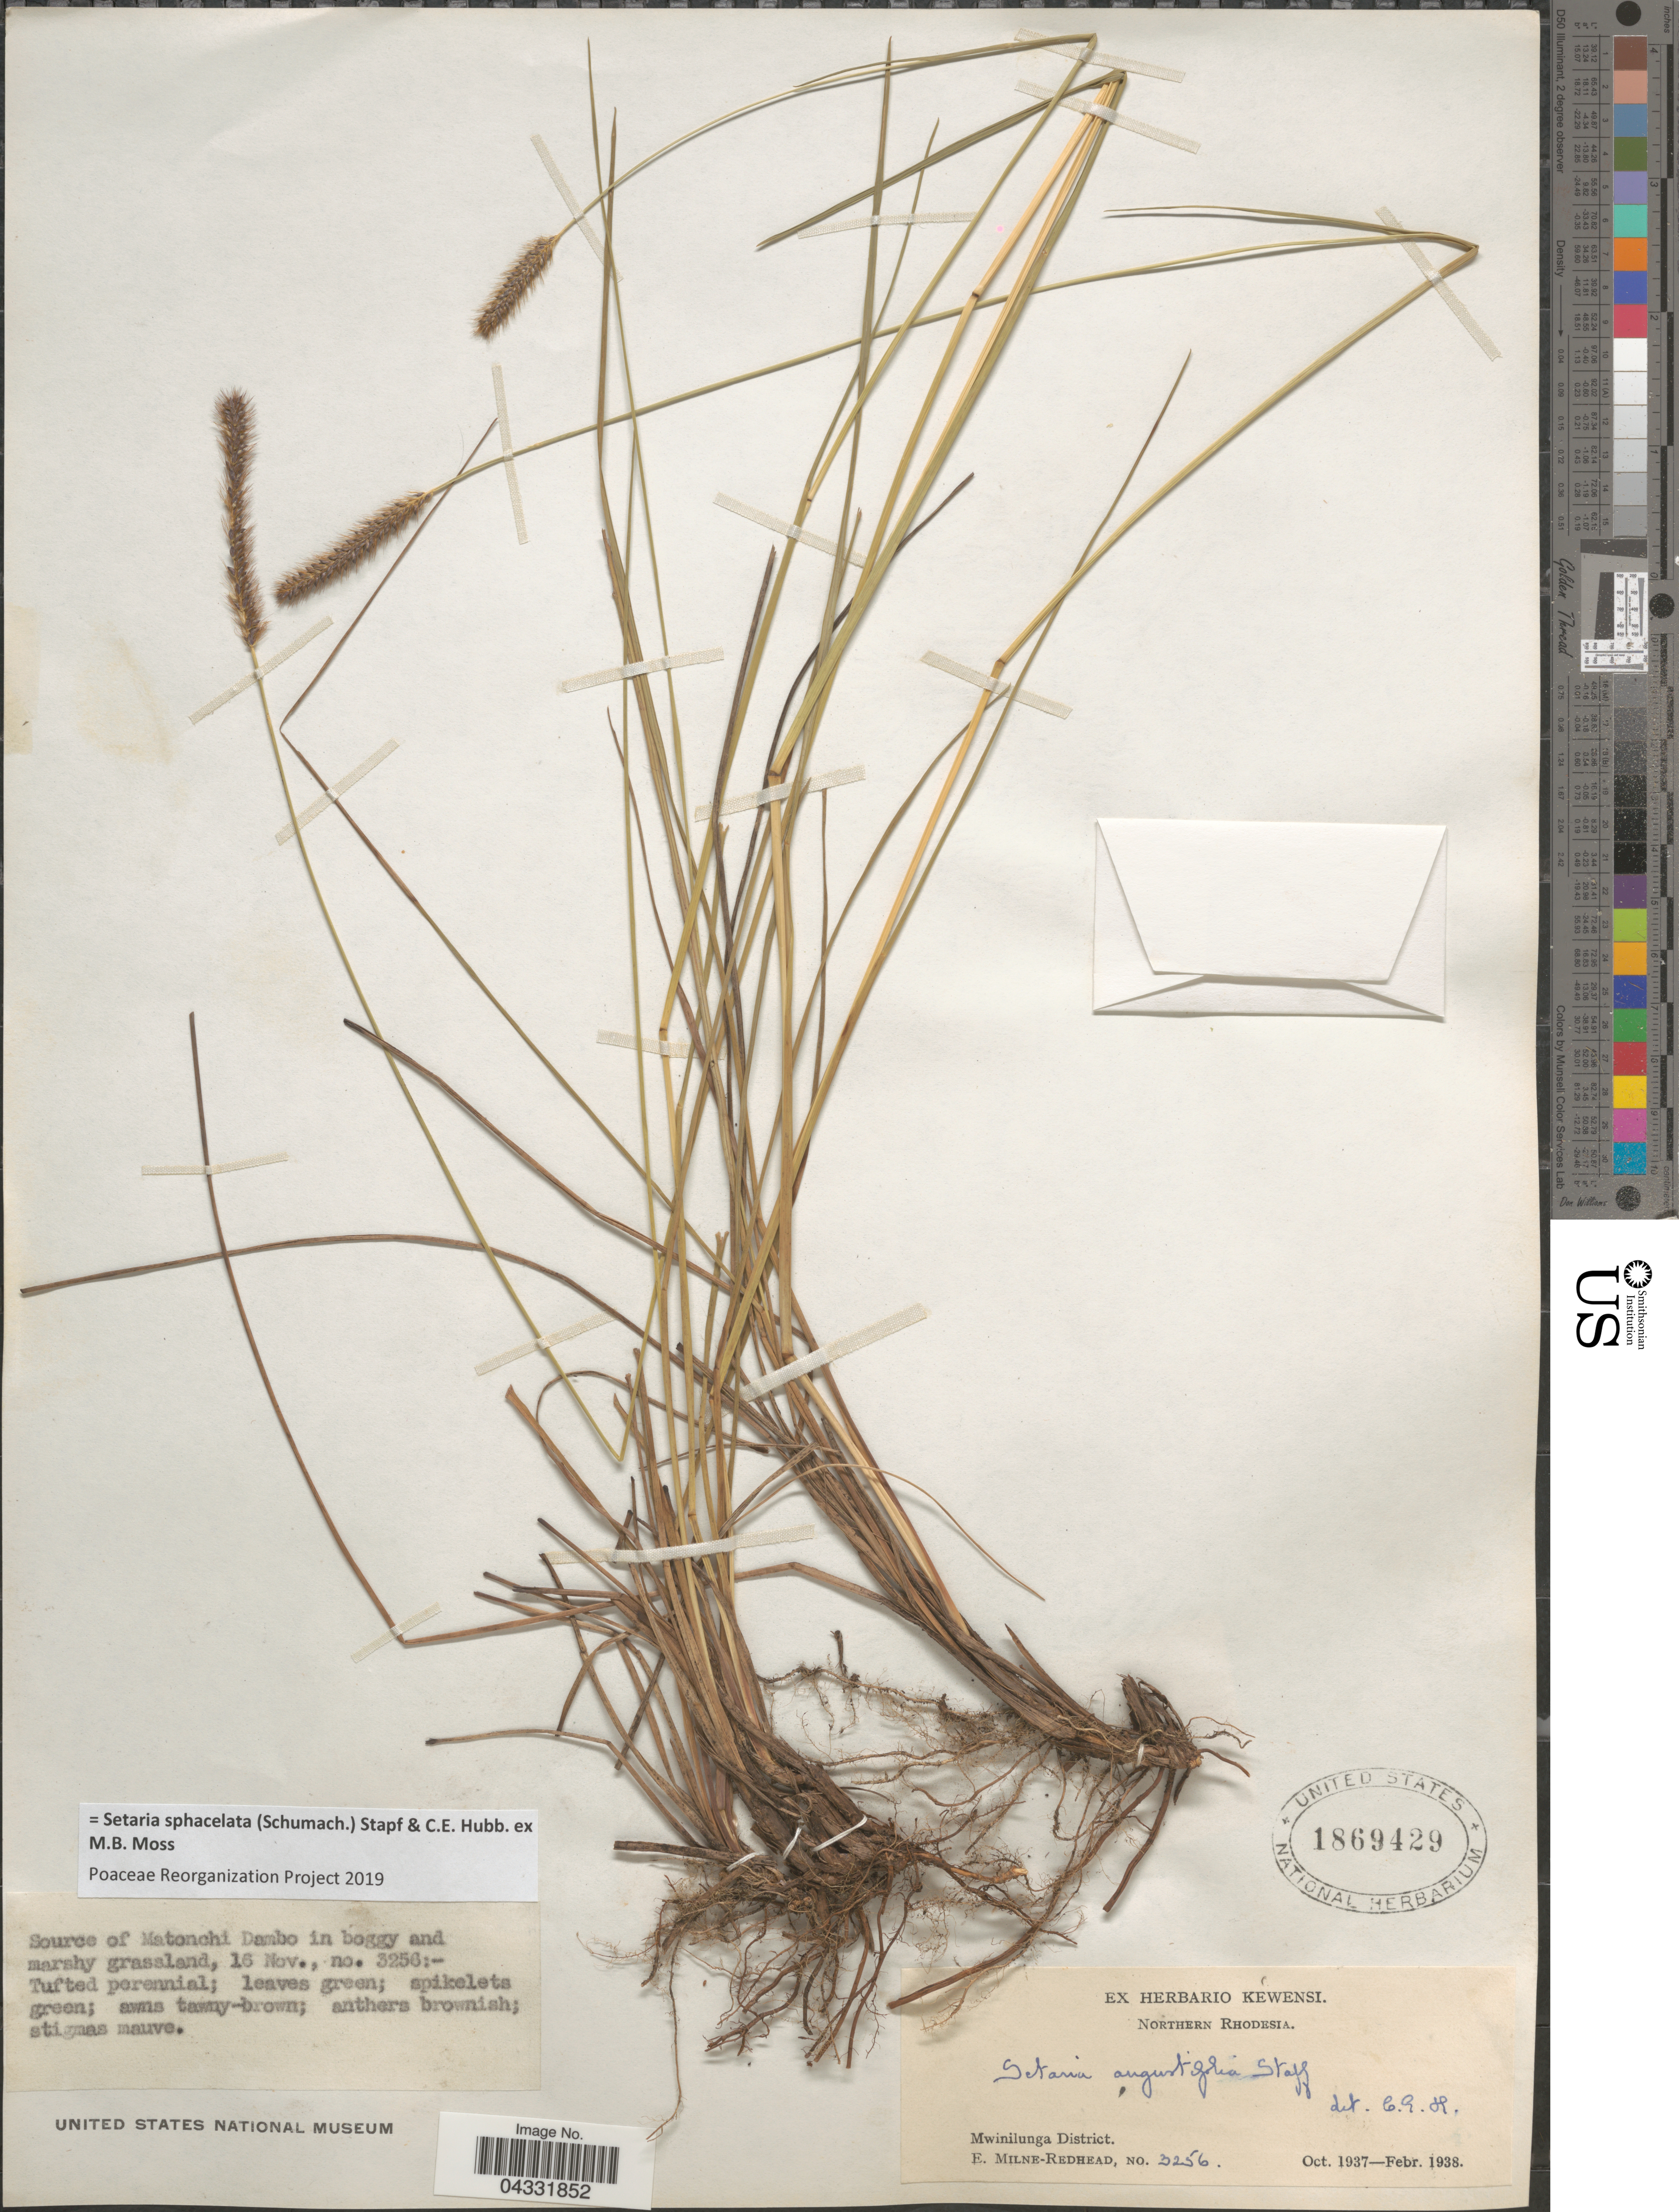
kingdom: Plantae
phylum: Tracheophyta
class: Liliopsida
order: Poales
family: Poaceae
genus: Setaria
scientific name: Setaria sphacelata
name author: (Schumach.) Stapf & Hubb. ex Moss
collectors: E. W. Milne-Redhead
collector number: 3256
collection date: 1937-11-15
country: Zambia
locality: Northern Rhodesia. Mwinilunga District. Source of Matonchi Dambo in boggy and marshy grassland.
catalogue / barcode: US 1869429